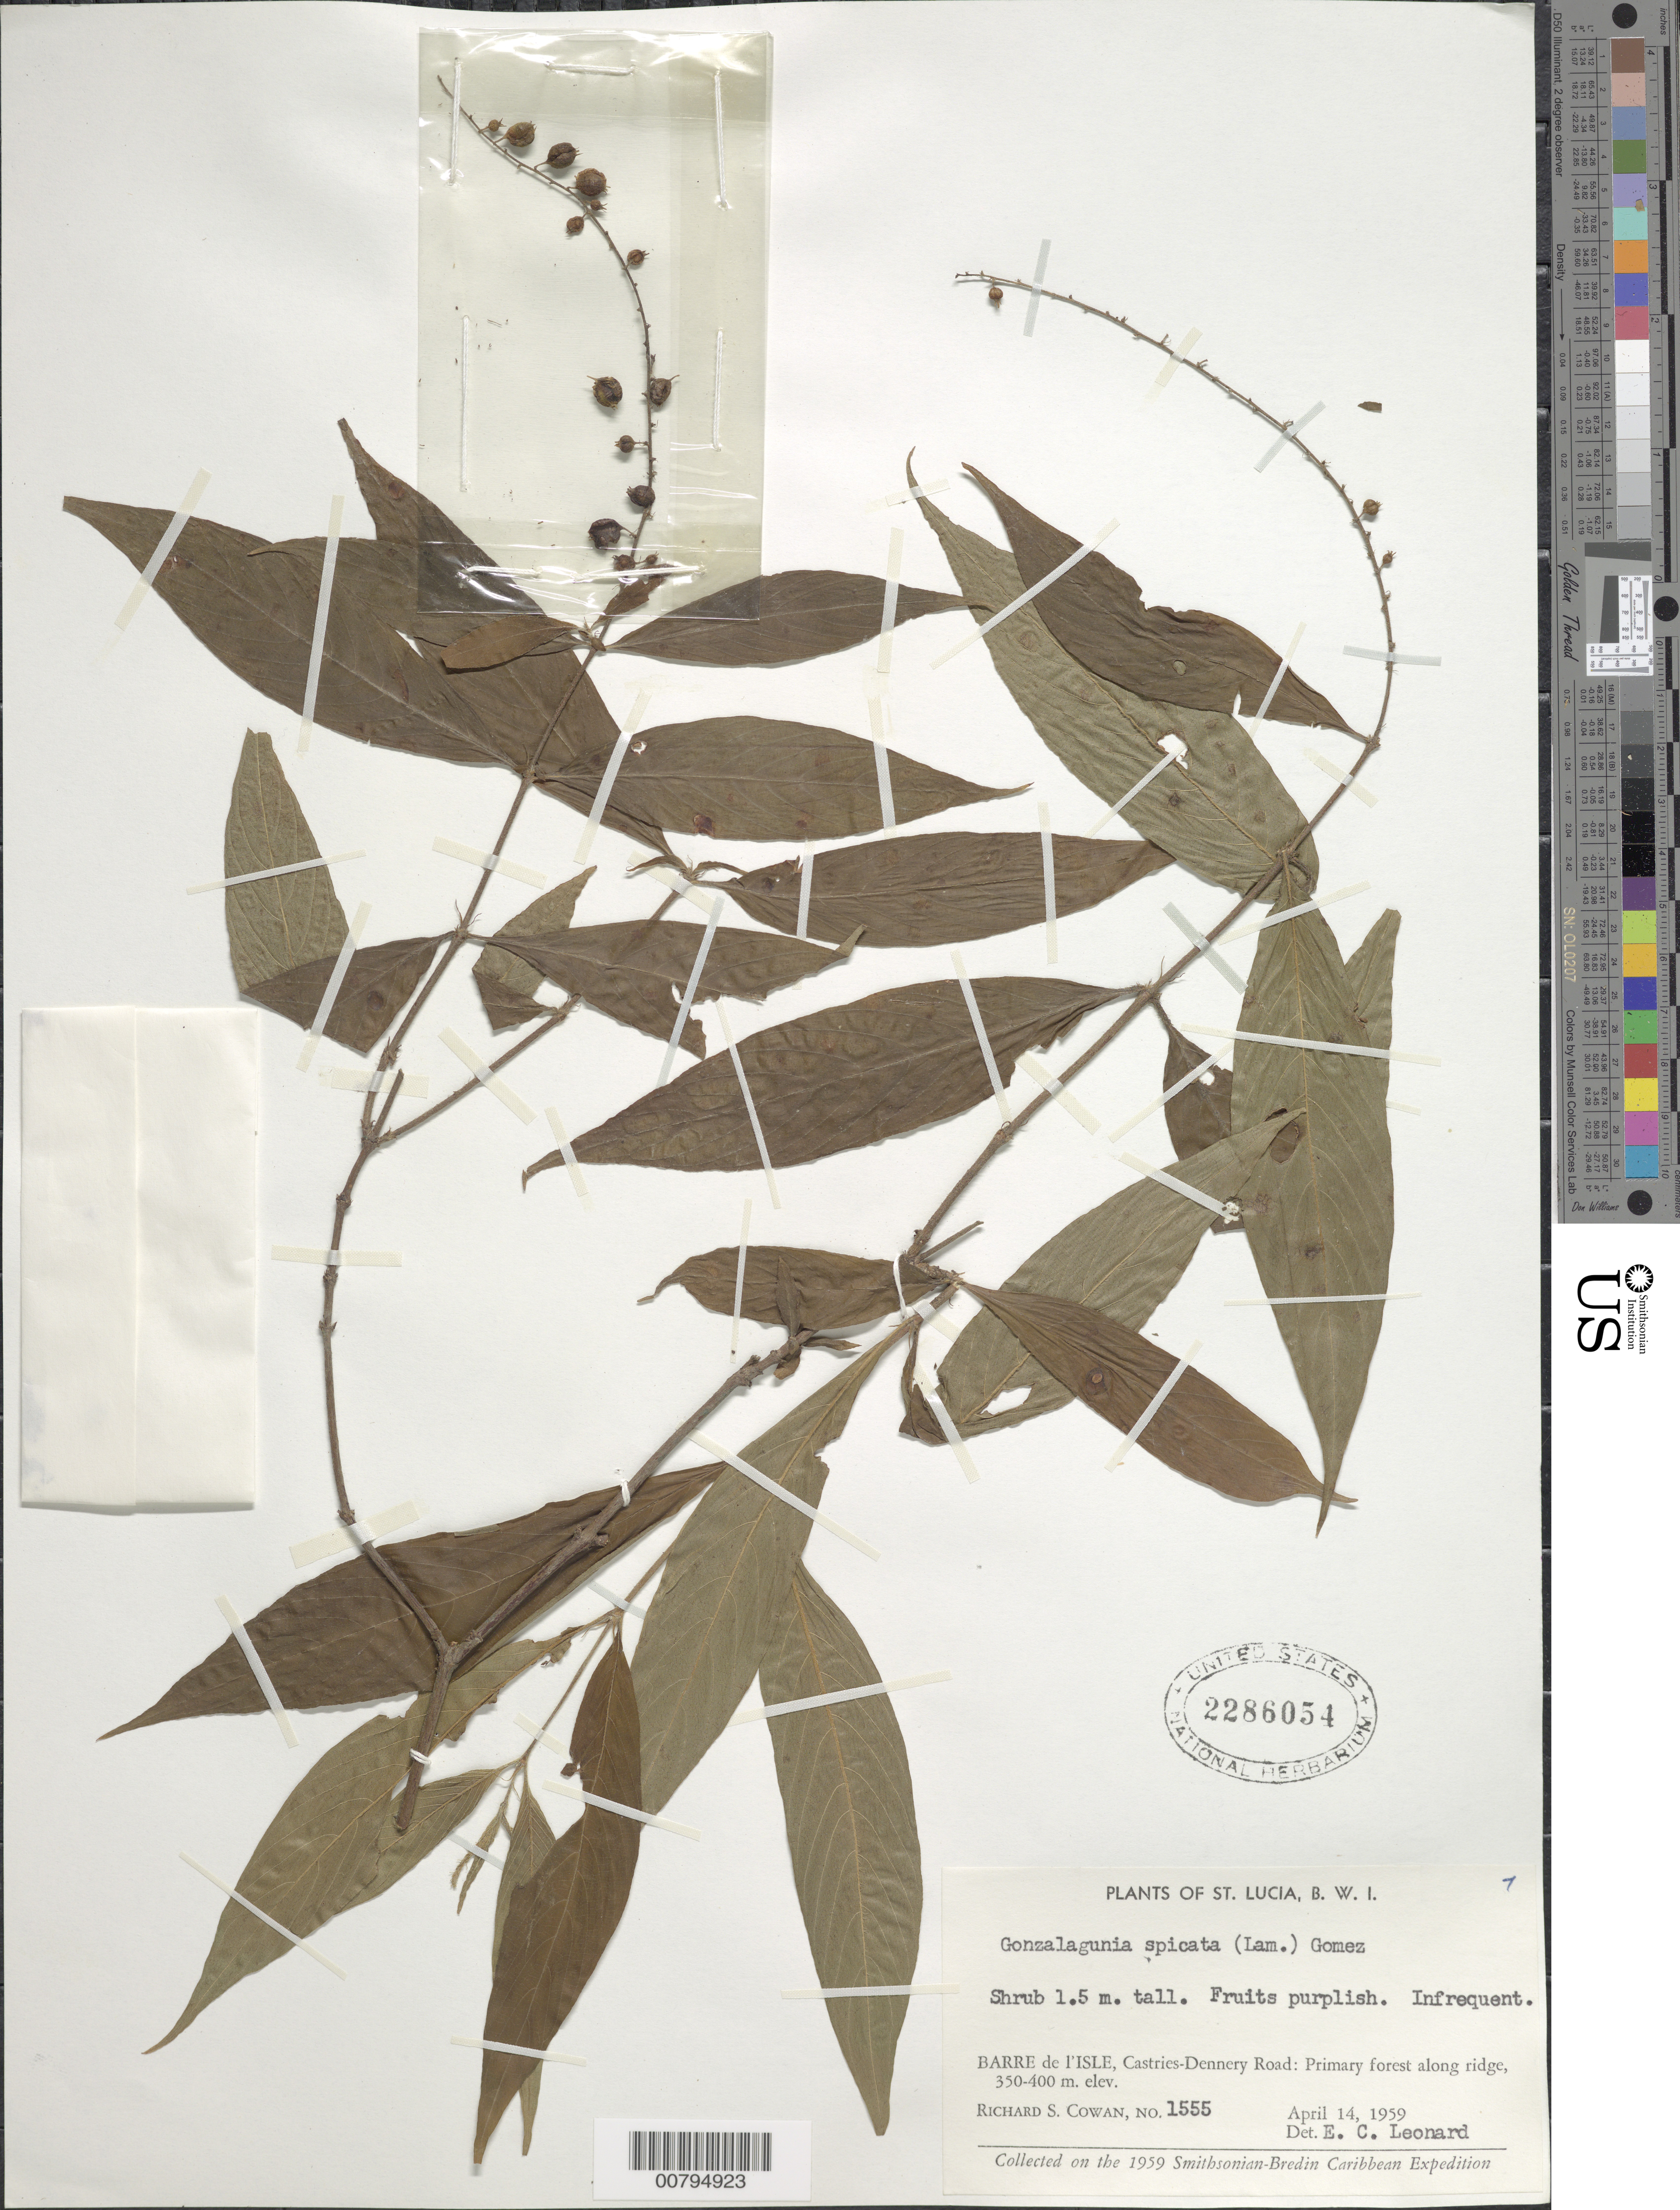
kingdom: Plantae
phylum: Tracheophyta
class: Magnoliopsida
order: Gentianales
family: Rubiaceae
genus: Gonzalagunia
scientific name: Gonzalagunia hirsuta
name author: Schum.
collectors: R. S. Cowan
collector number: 1555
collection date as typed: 14 Apr 1959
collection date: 1959-04-14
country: St. Lucia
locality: Barre de l'Isle, Castries-Dennery Road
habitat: Primary forest along ridge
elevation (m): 350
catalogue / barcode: US 2286054